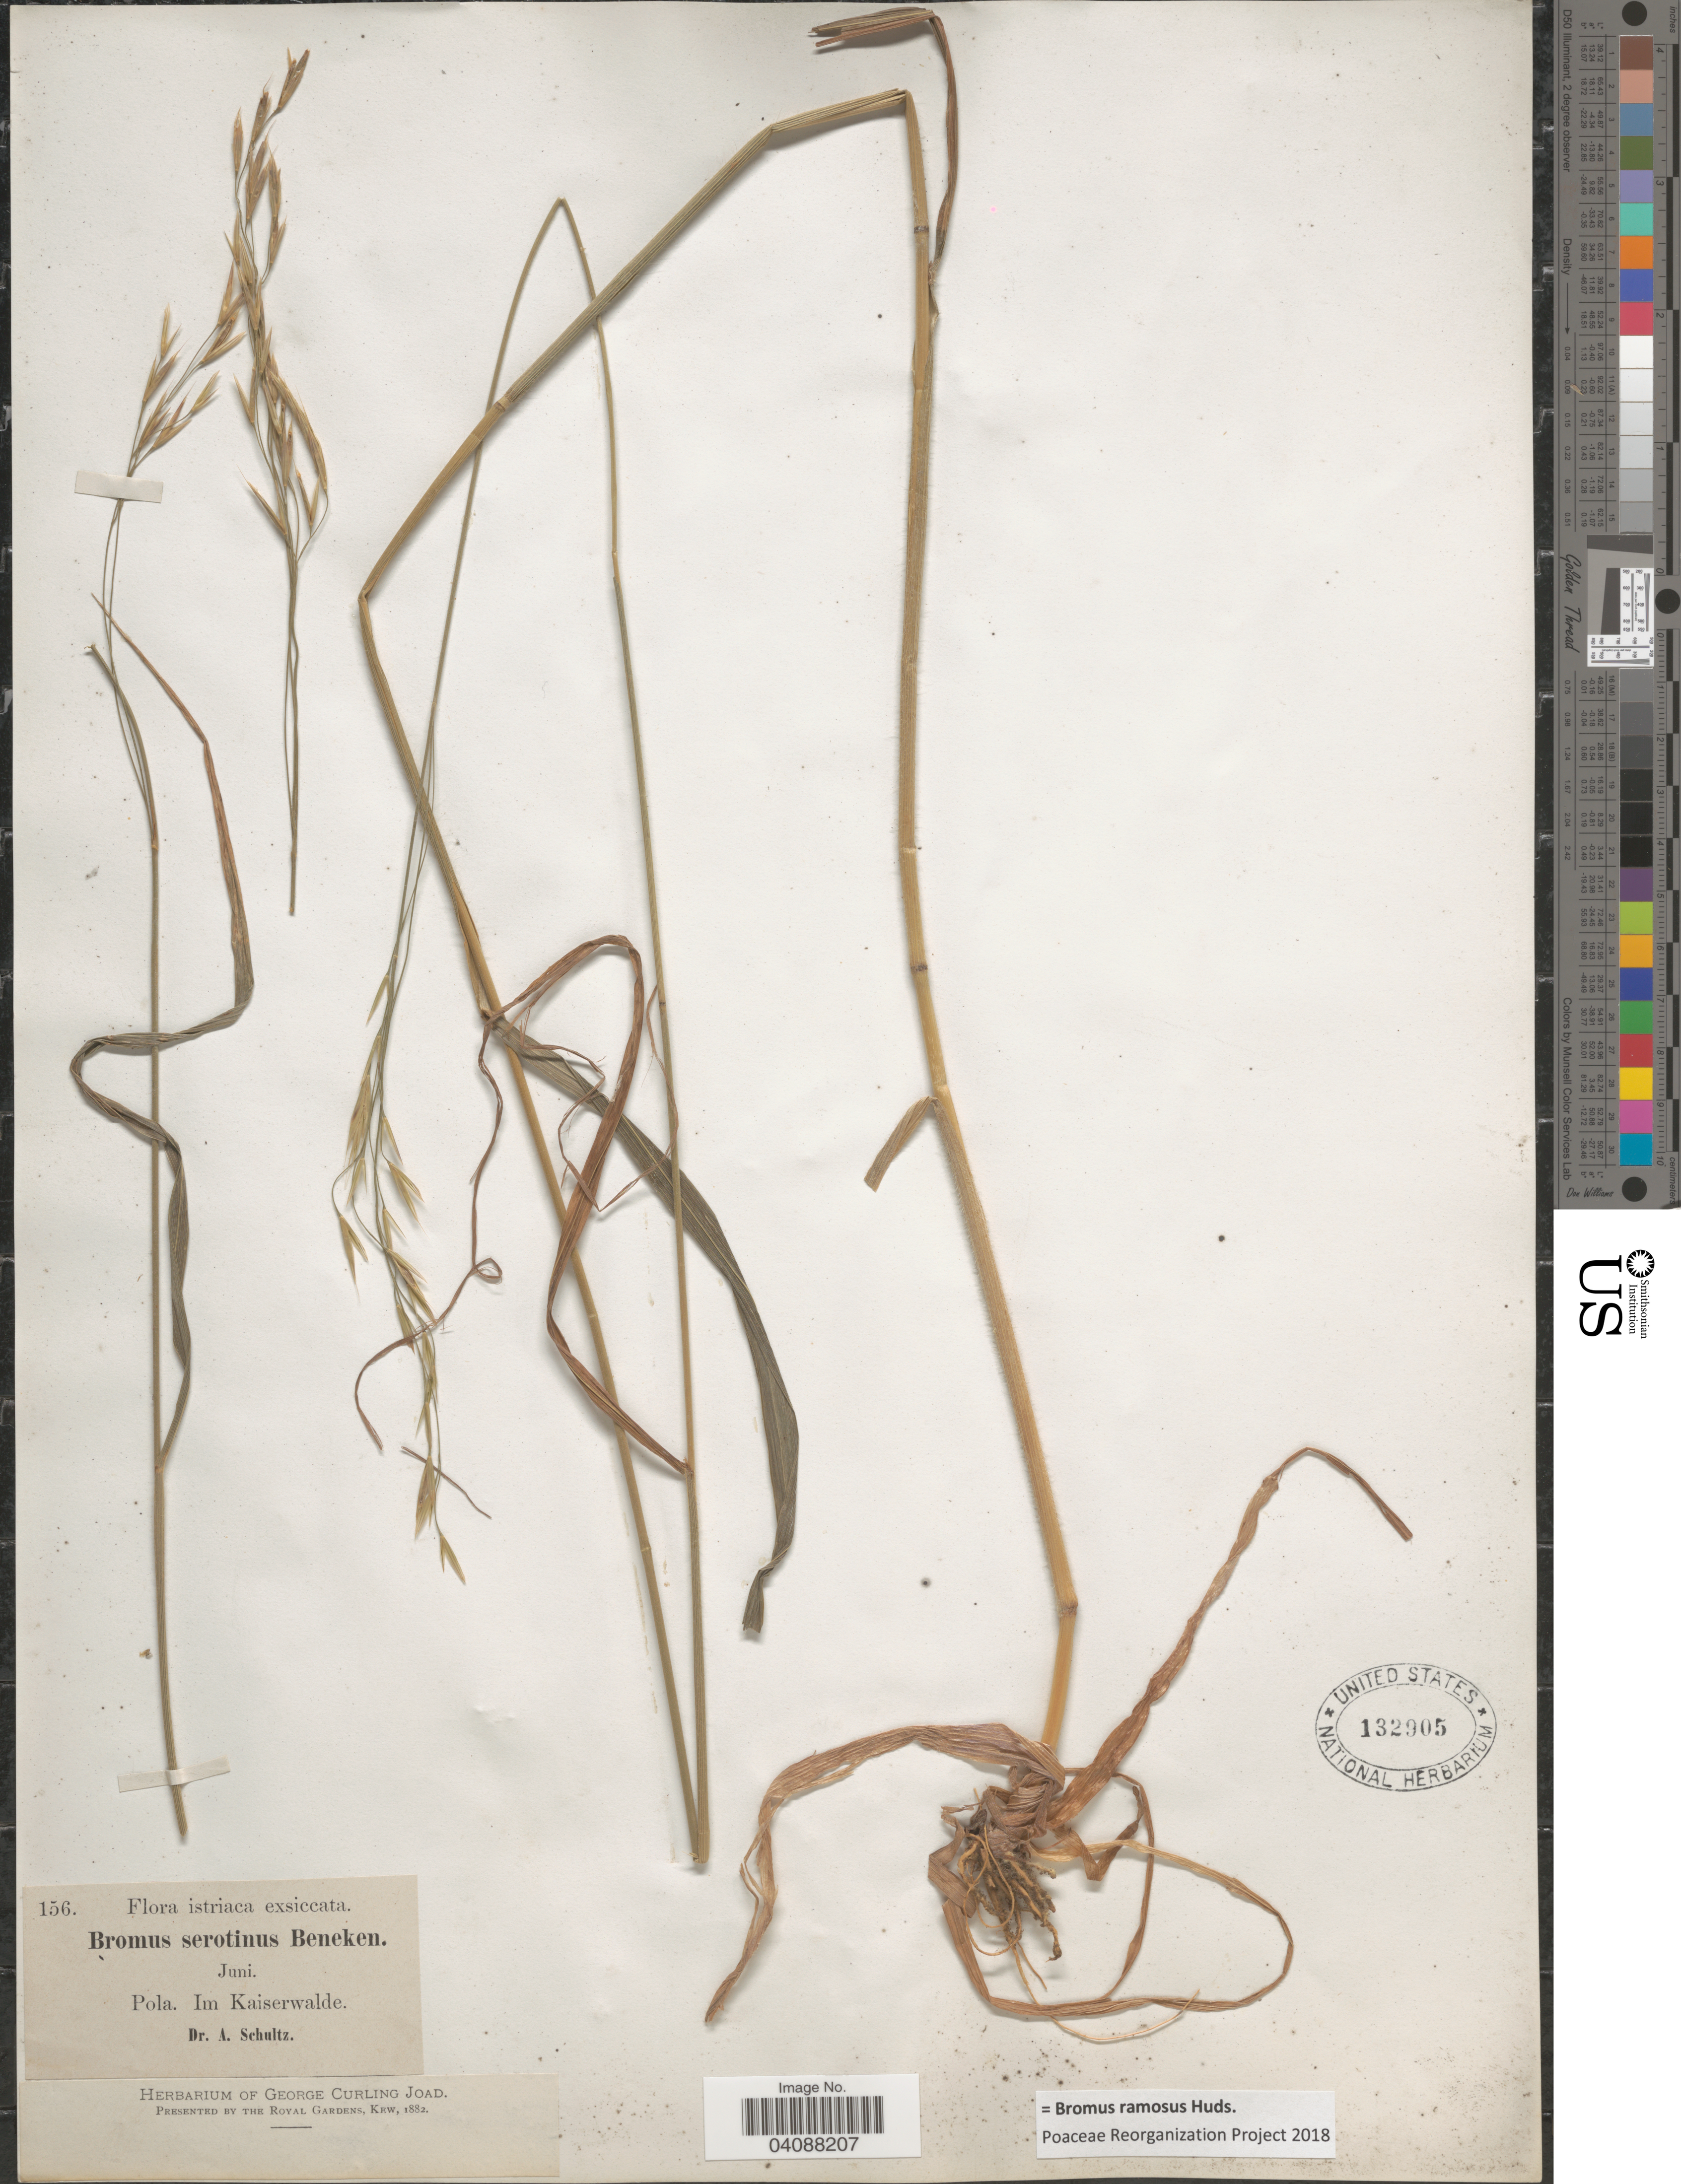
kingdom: Plantae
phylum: Tracheophyta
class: Liliopsida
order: Poales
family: Poaceae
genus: Bromus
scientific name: Bromus ramosus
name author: Huds.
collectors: A. Schultz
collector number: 156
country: Croatia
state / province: Istria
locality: Pola. Im Kaiserwalde.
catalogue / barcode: US 132905